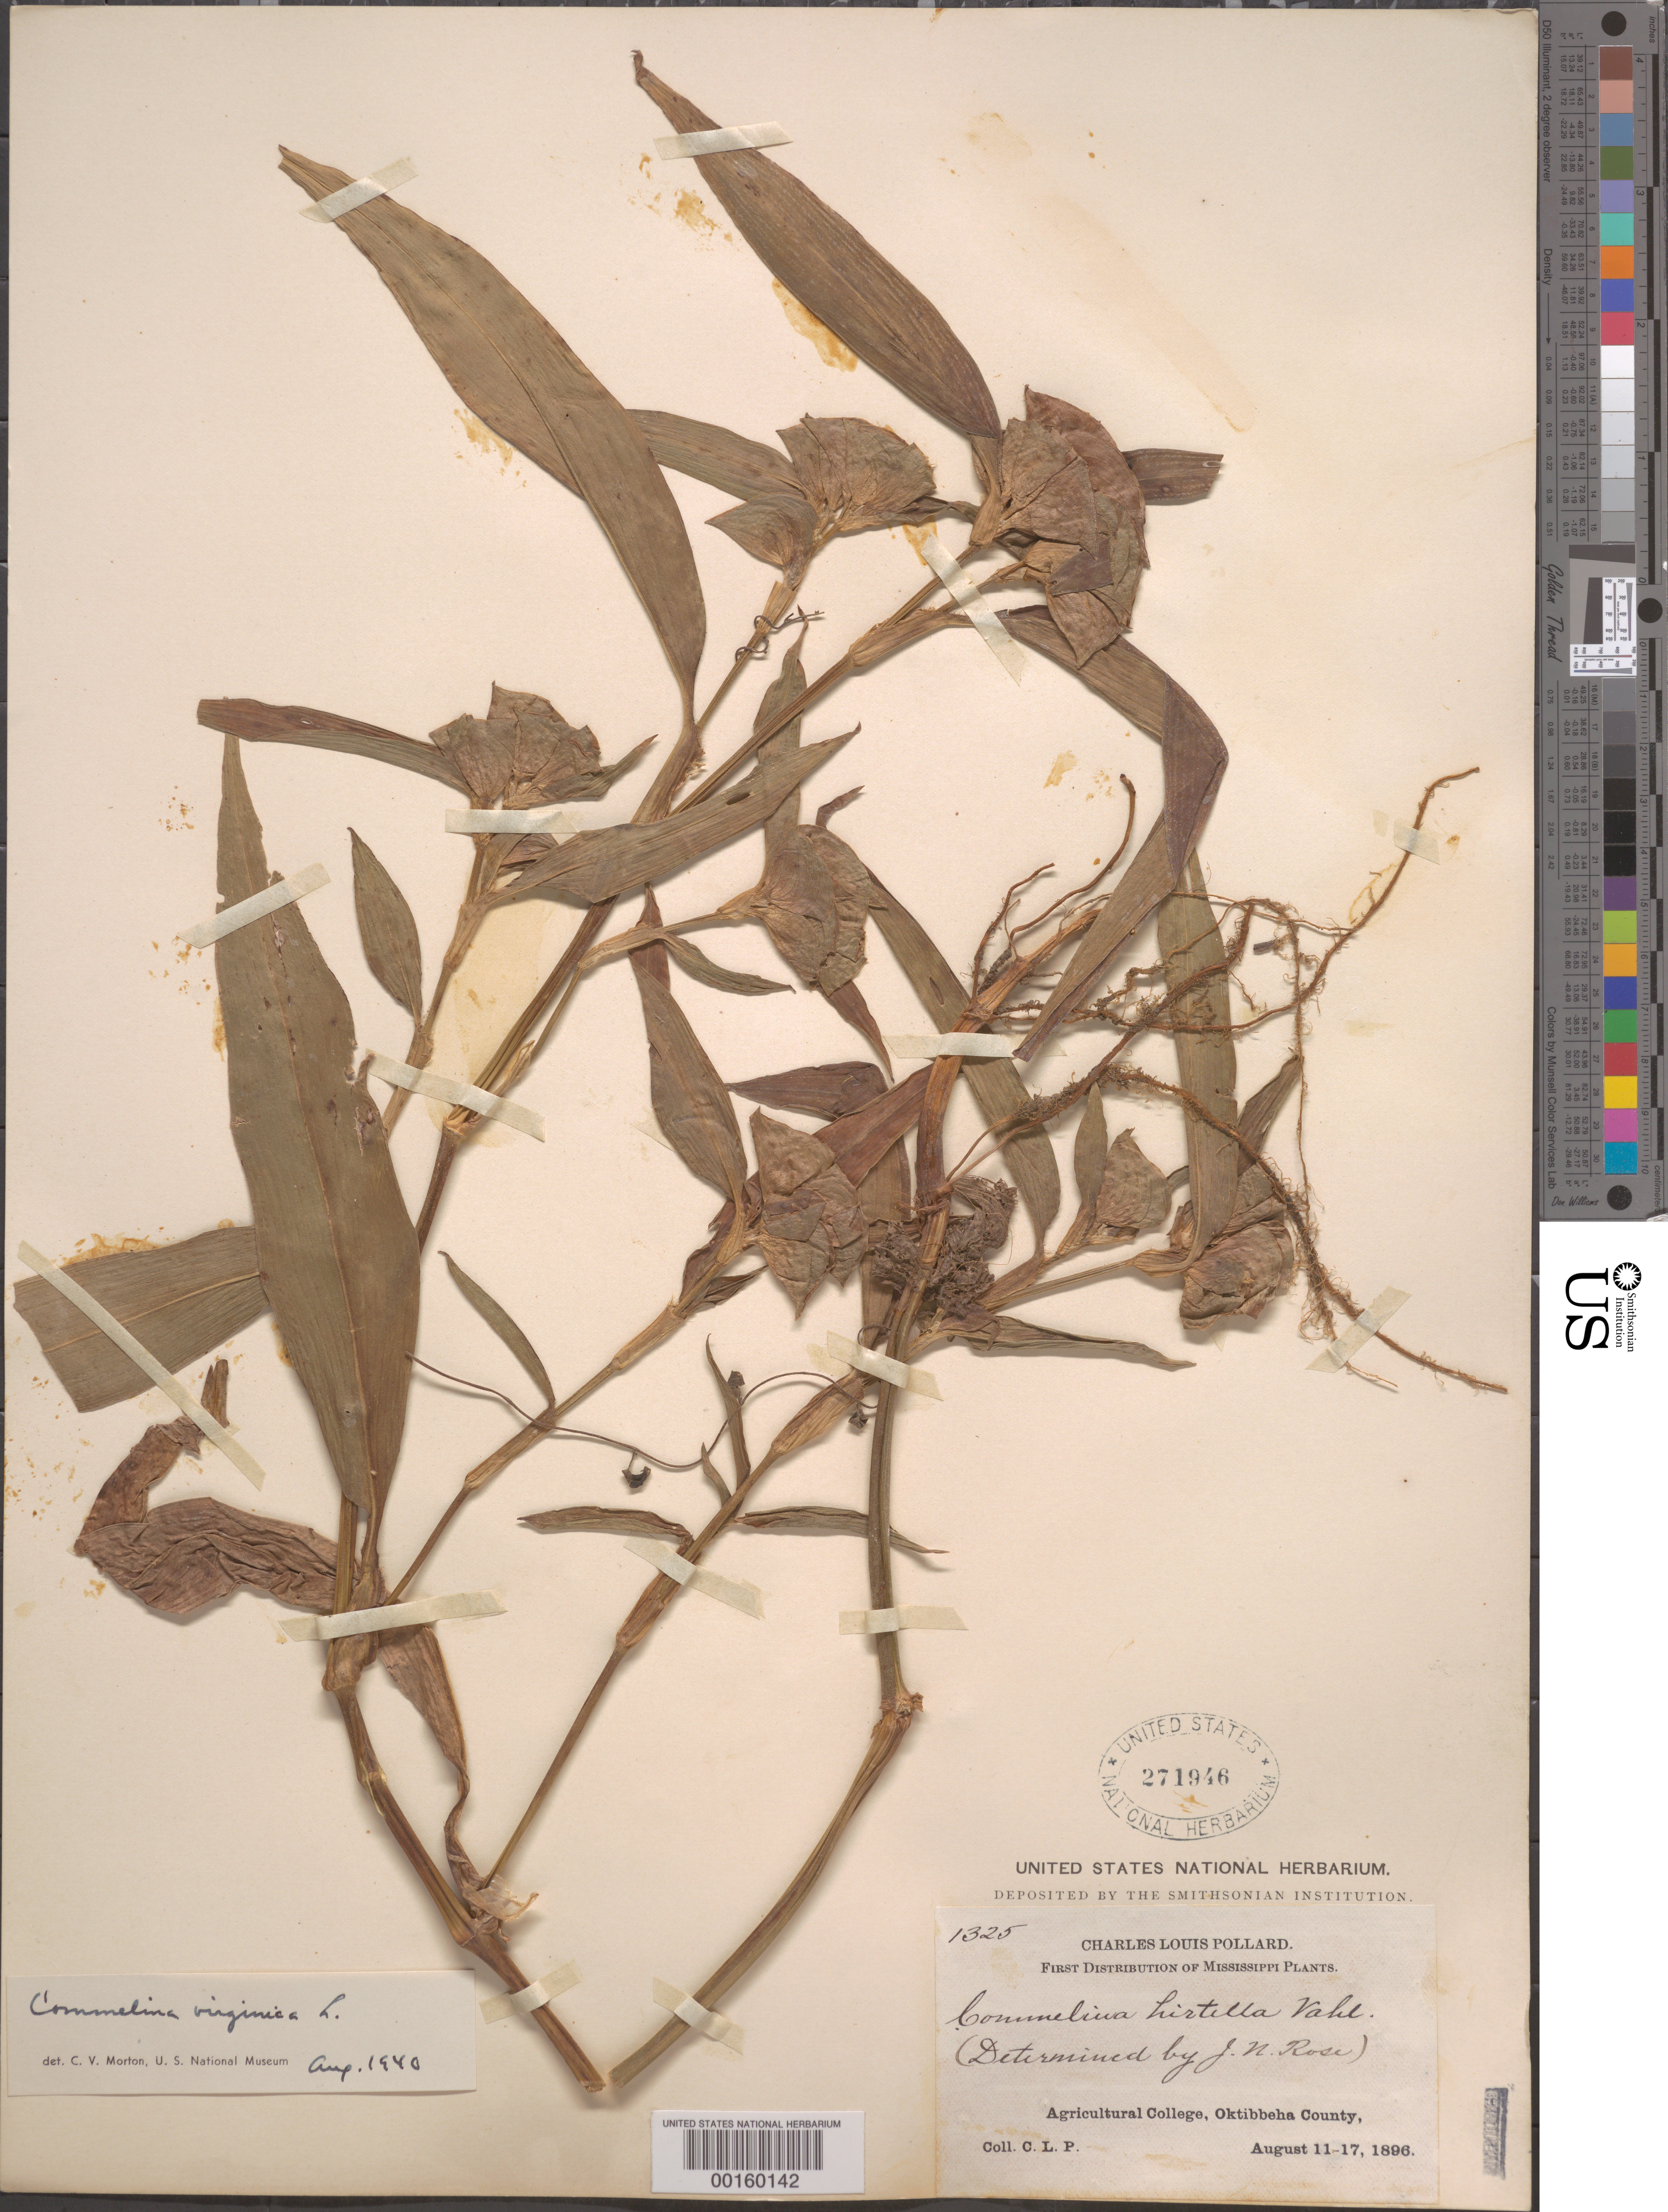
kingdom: Plantae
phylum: Tracheophyta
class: Liliopsida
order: Commelinales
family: Commelinaceae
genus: Commelina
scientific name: Commelina virginica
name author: L.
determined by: Morton, C. V.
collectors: C. L. Pollard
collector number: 1325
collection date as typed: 11 Aug 1896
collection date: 1896-08-11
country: United States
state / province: Mississippi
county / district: Oktibbeha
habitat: First distribution of mississippi plants; agricultural college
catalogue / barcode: US 271946